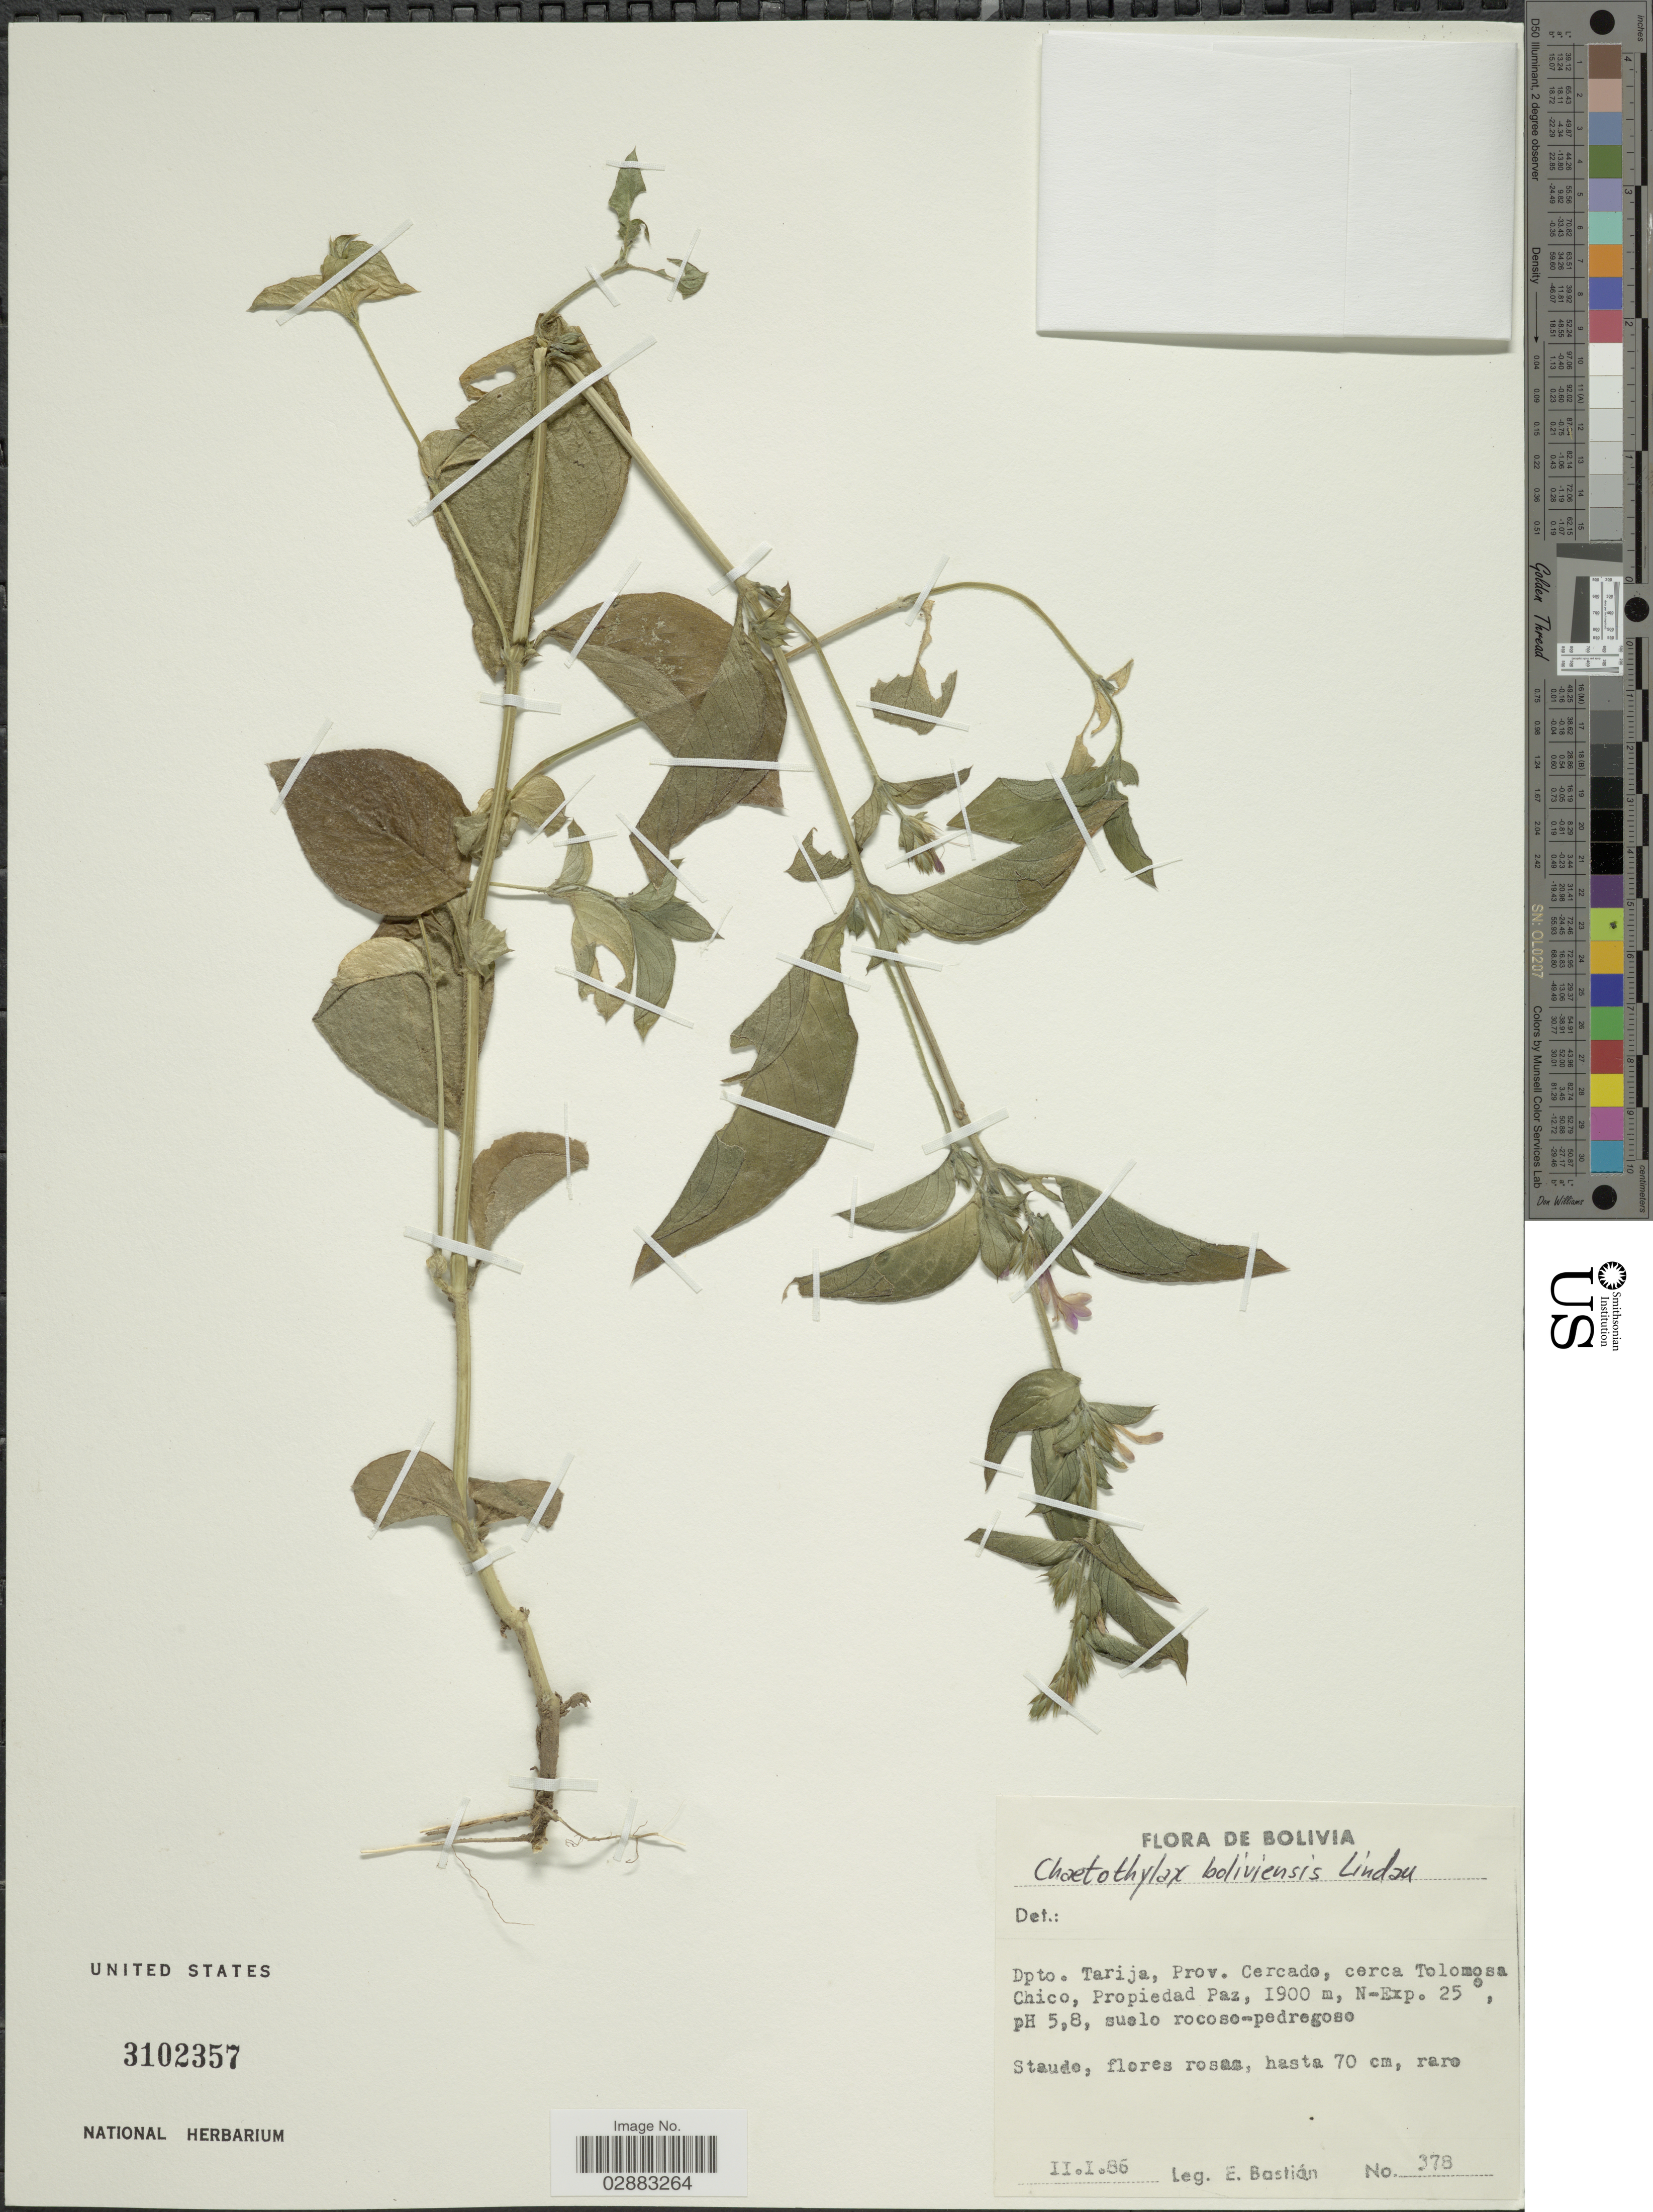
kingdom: Plantae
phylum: Tracheophyta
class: Magnoliopsida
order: Lamiales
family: Acanthaceae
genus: Justicia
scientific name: Justicia goudotii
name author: V.A.W. Graham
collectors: E. Bastion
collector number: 378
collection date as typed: Transcribed d/m/y: 11/1/86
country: Bolivia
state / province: Tarija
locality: Dpto. Tarija, Prov. Cercado, cerca Tolomosa Chico, Propiedad Paz.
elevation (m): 1900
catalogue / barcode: US 3102357